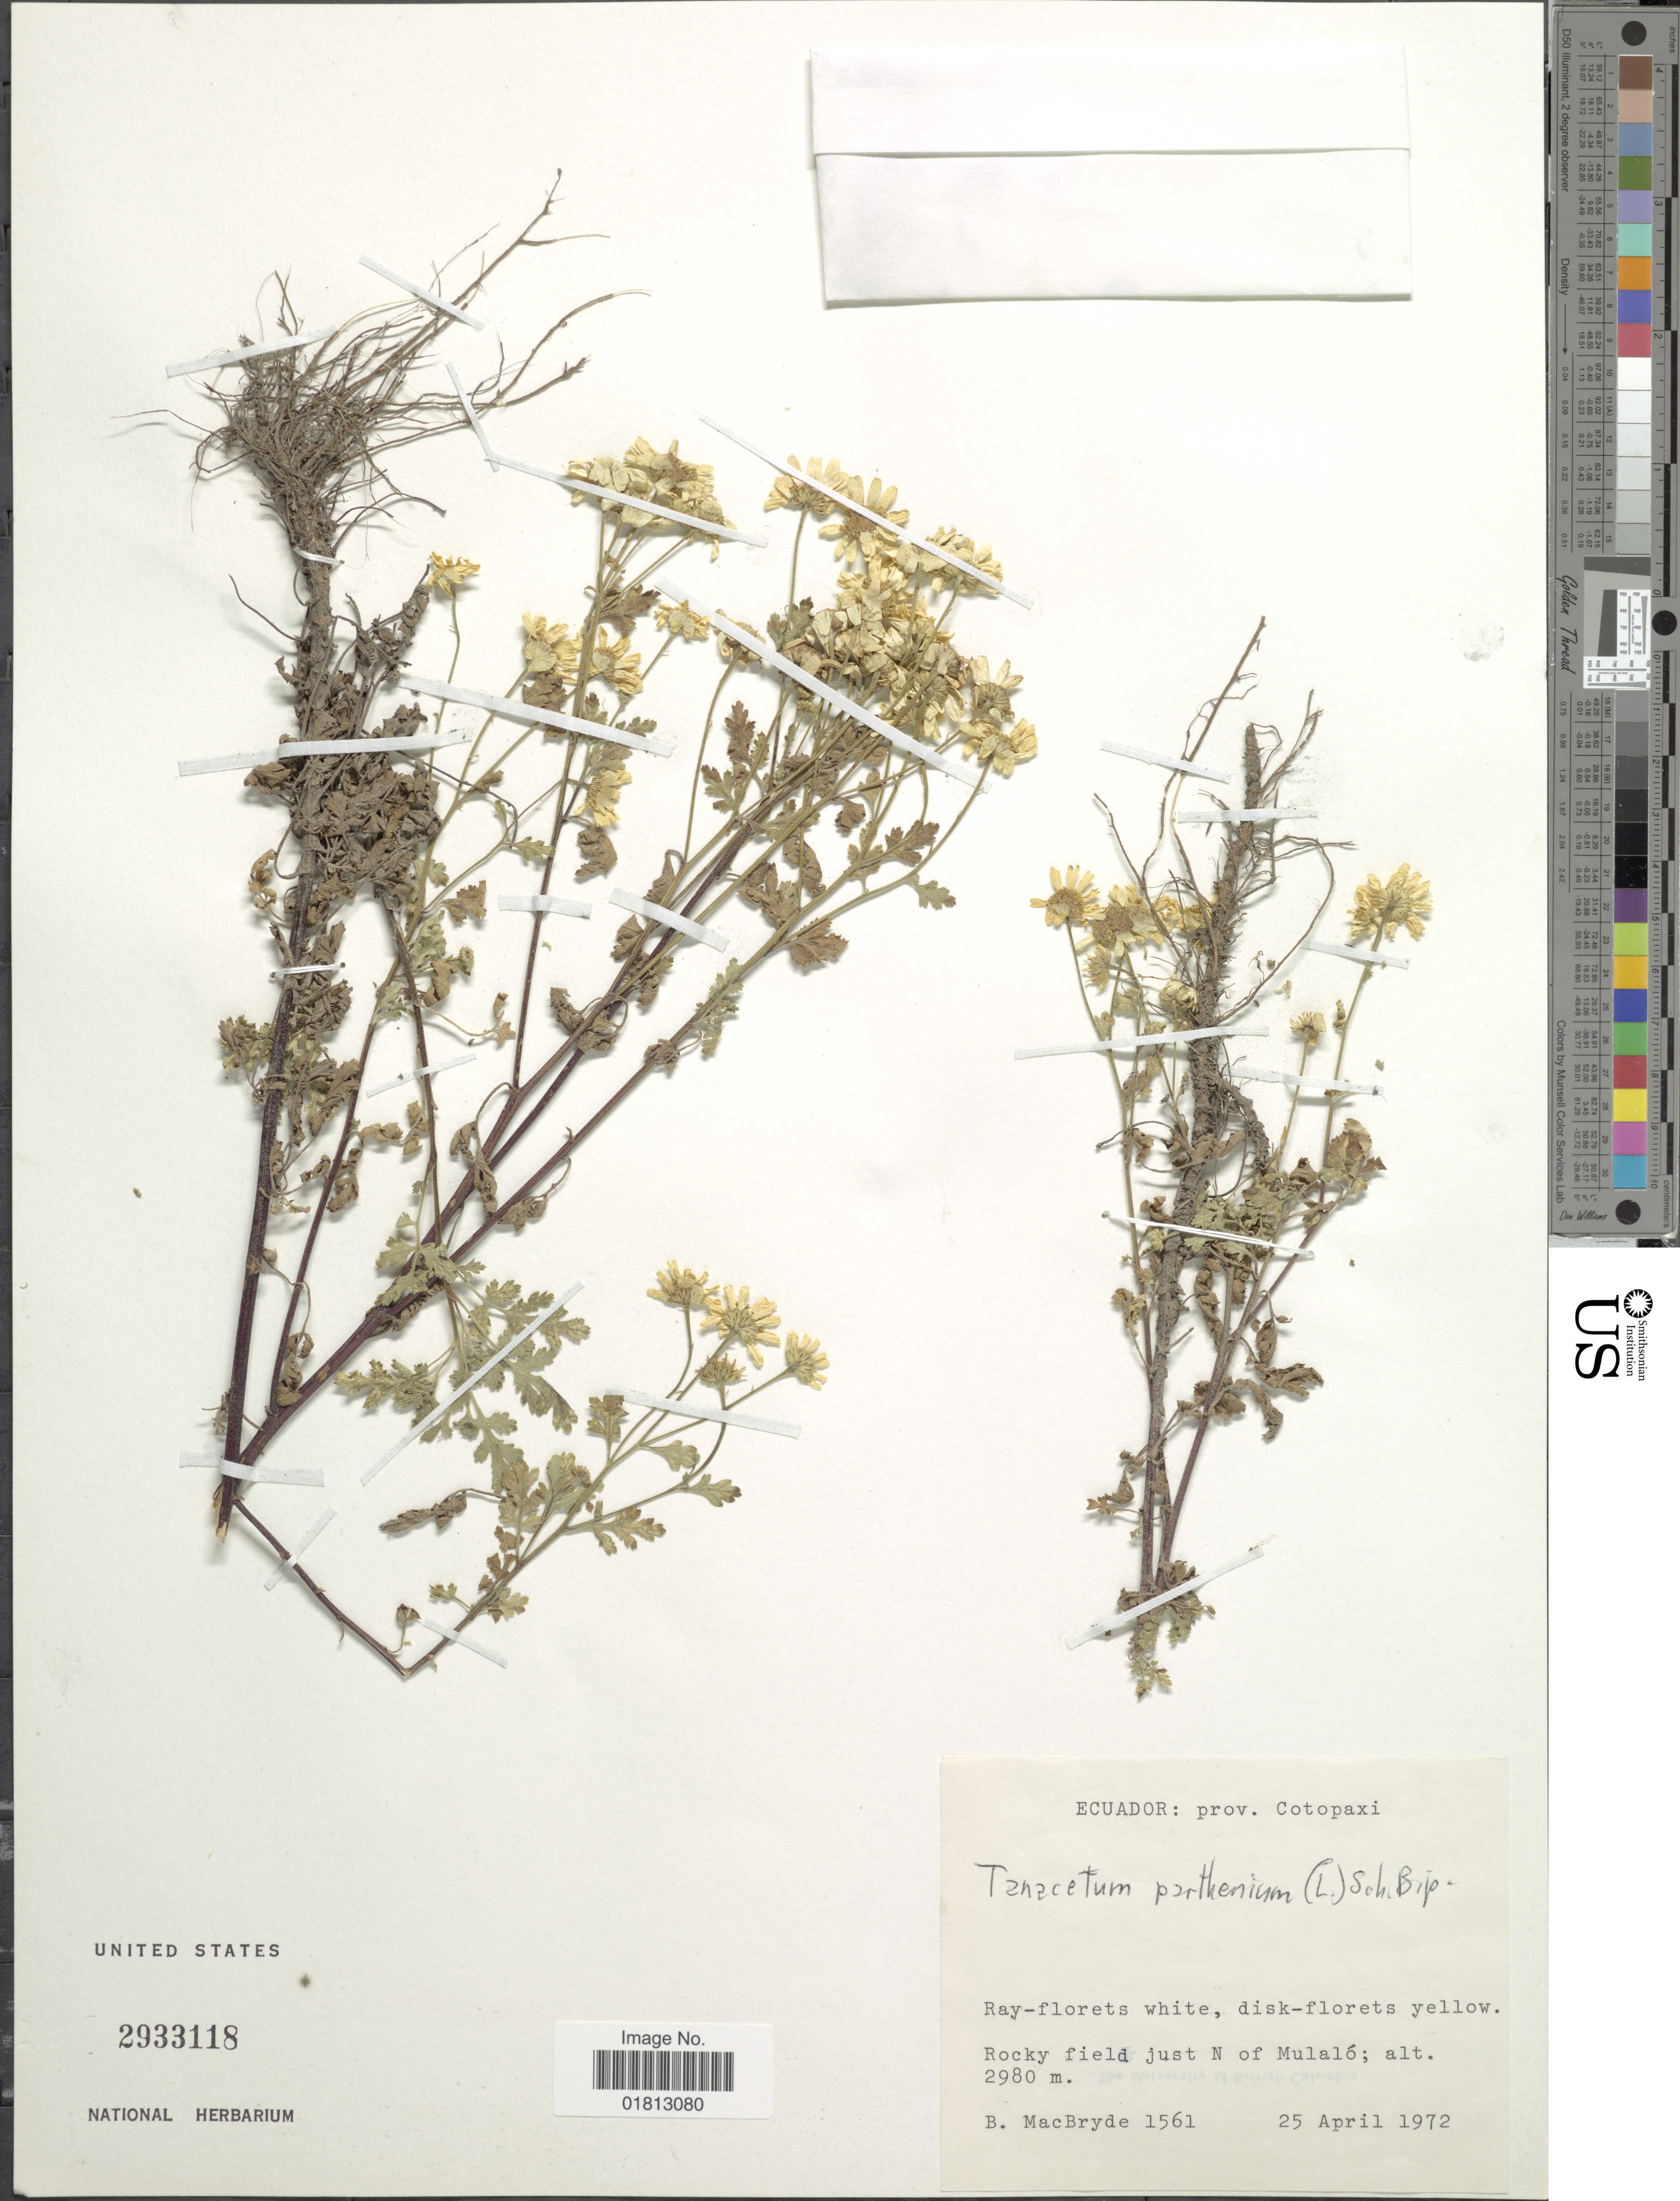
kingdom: Plantae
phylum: Tracheophyta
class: Magnoliopsida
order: Asterales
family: Asteraceae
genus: Tanacetum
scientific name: Tanacetum parthenium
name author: (L.) Sch. Bip.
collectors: B. MacBryde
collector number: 1561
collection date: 1972-04-25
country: Ecuador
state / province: Cotopaxi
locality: Ecuador: prov. Cotopaxi, Rocky field just N of Mulalo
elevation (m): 2980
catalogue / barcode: US 2933118